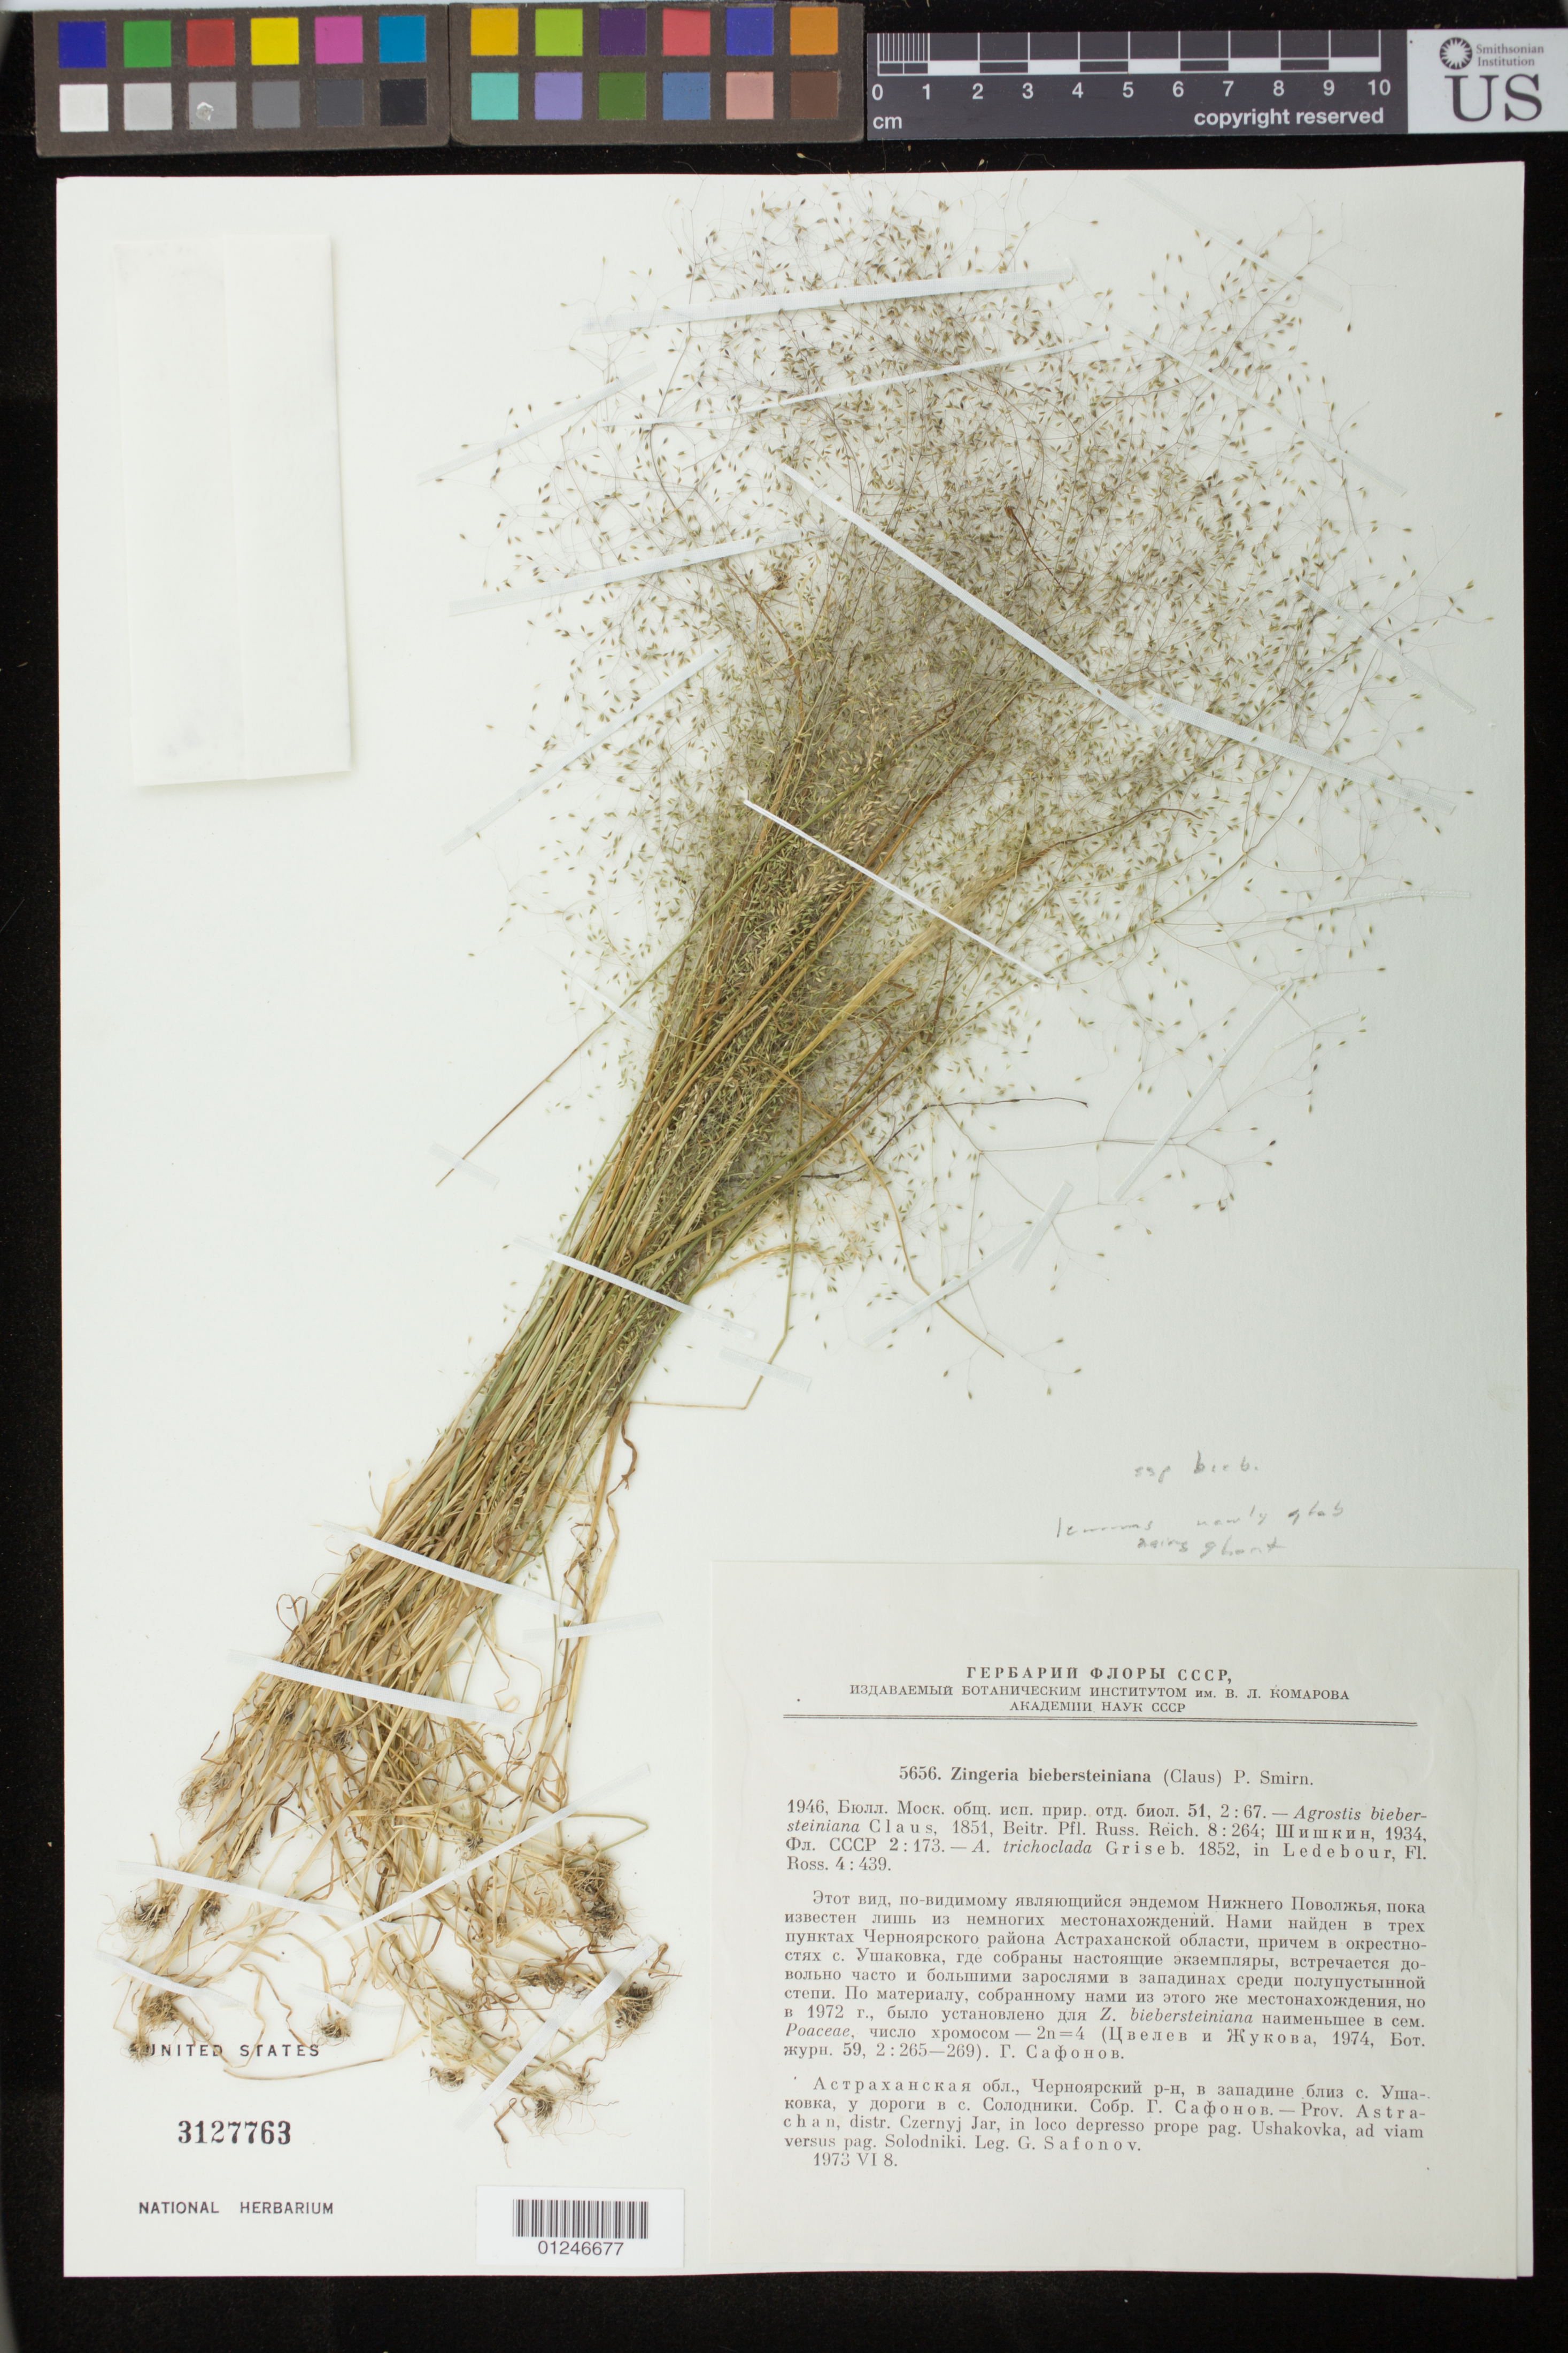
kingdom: Plantae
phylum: Tracheophyta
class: Liliopsida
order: Poales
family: Poaceae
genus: Zingeria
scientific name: Zingeria biebersteiniana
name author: (Claus) P.A. Smirn.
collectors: G. Safonov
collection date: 1973-06-08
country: Russian Federation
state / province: Astrakhan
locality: Distr. Czernyj Jar, in locco depresso prope pag. Ushakovka, ad viam versus pag. Solodniki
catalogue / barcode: US 3127763